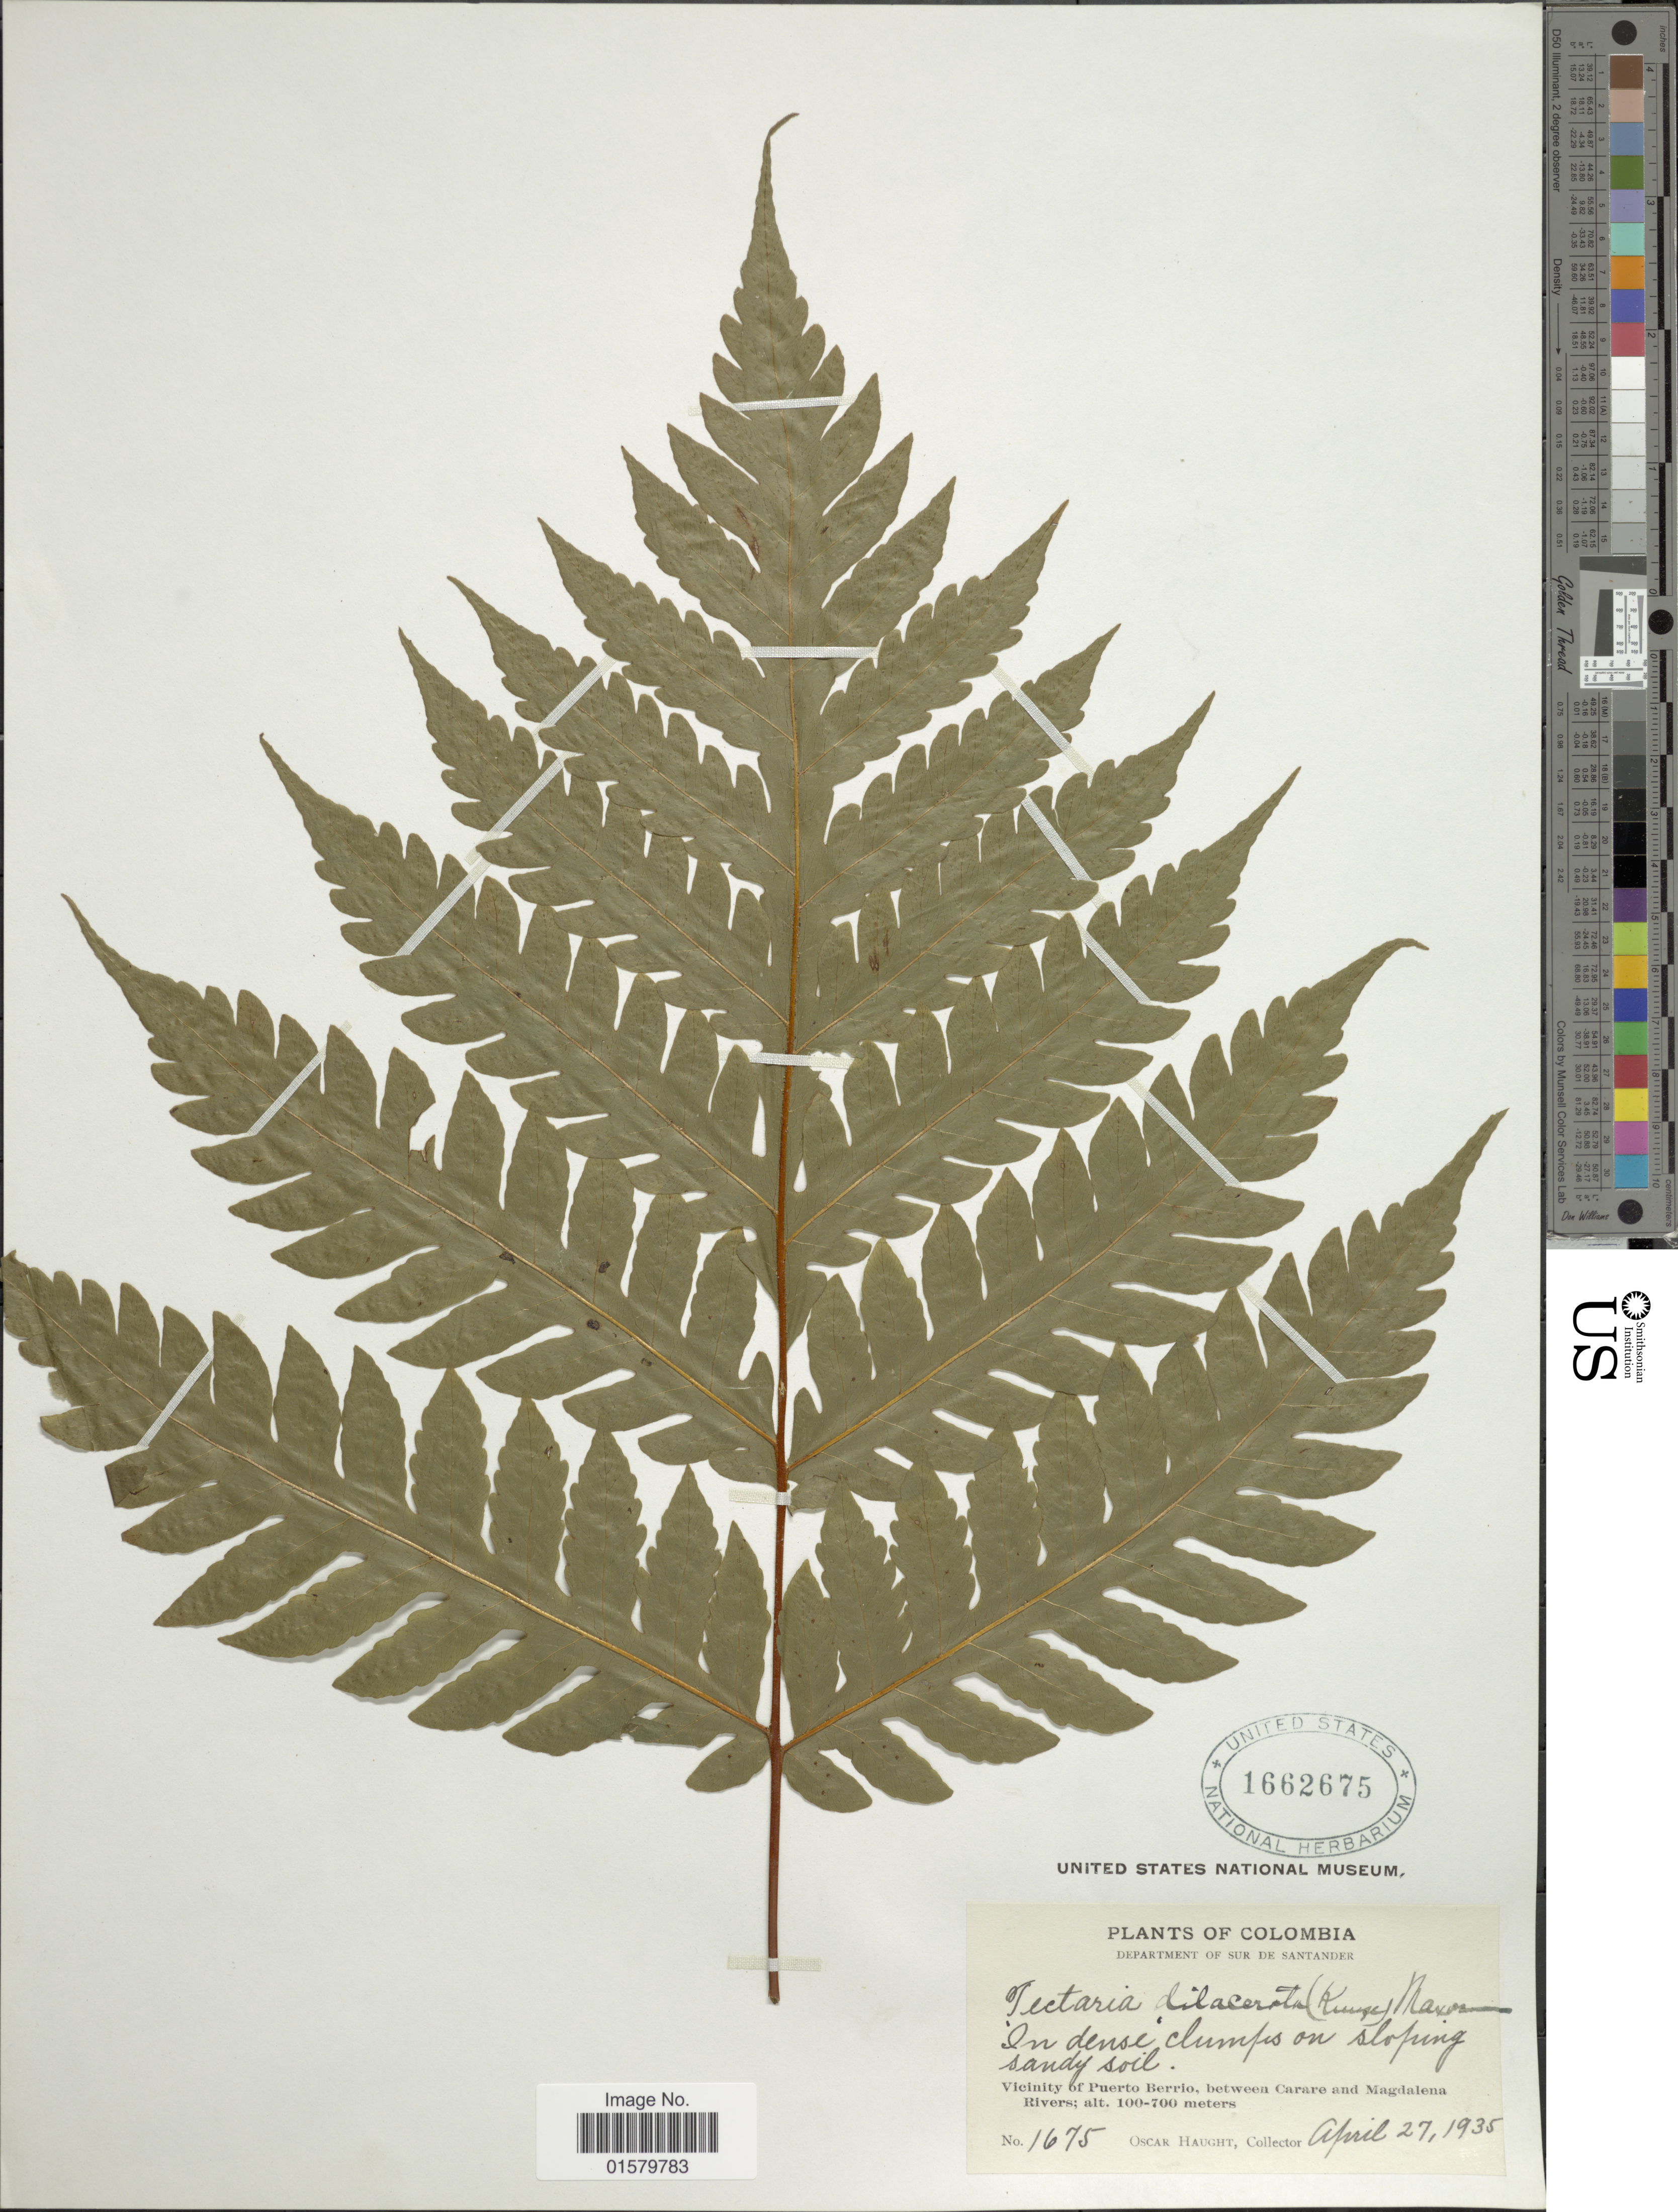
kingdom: Plantae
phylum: Tracheophyta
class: Polypodiopsida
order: Polypodiales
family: Tectariaceae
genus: Tectaria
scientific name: Tectaria mexicana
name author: (Fée) C.V. Morton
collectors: O. L. Haught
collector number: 1675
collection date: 1935-04-27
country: Colombia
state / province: Santander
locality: Vicinity of Puerto Berrio, between Carare and Magdalena Rivers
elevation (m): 100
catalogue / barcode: US 1662675